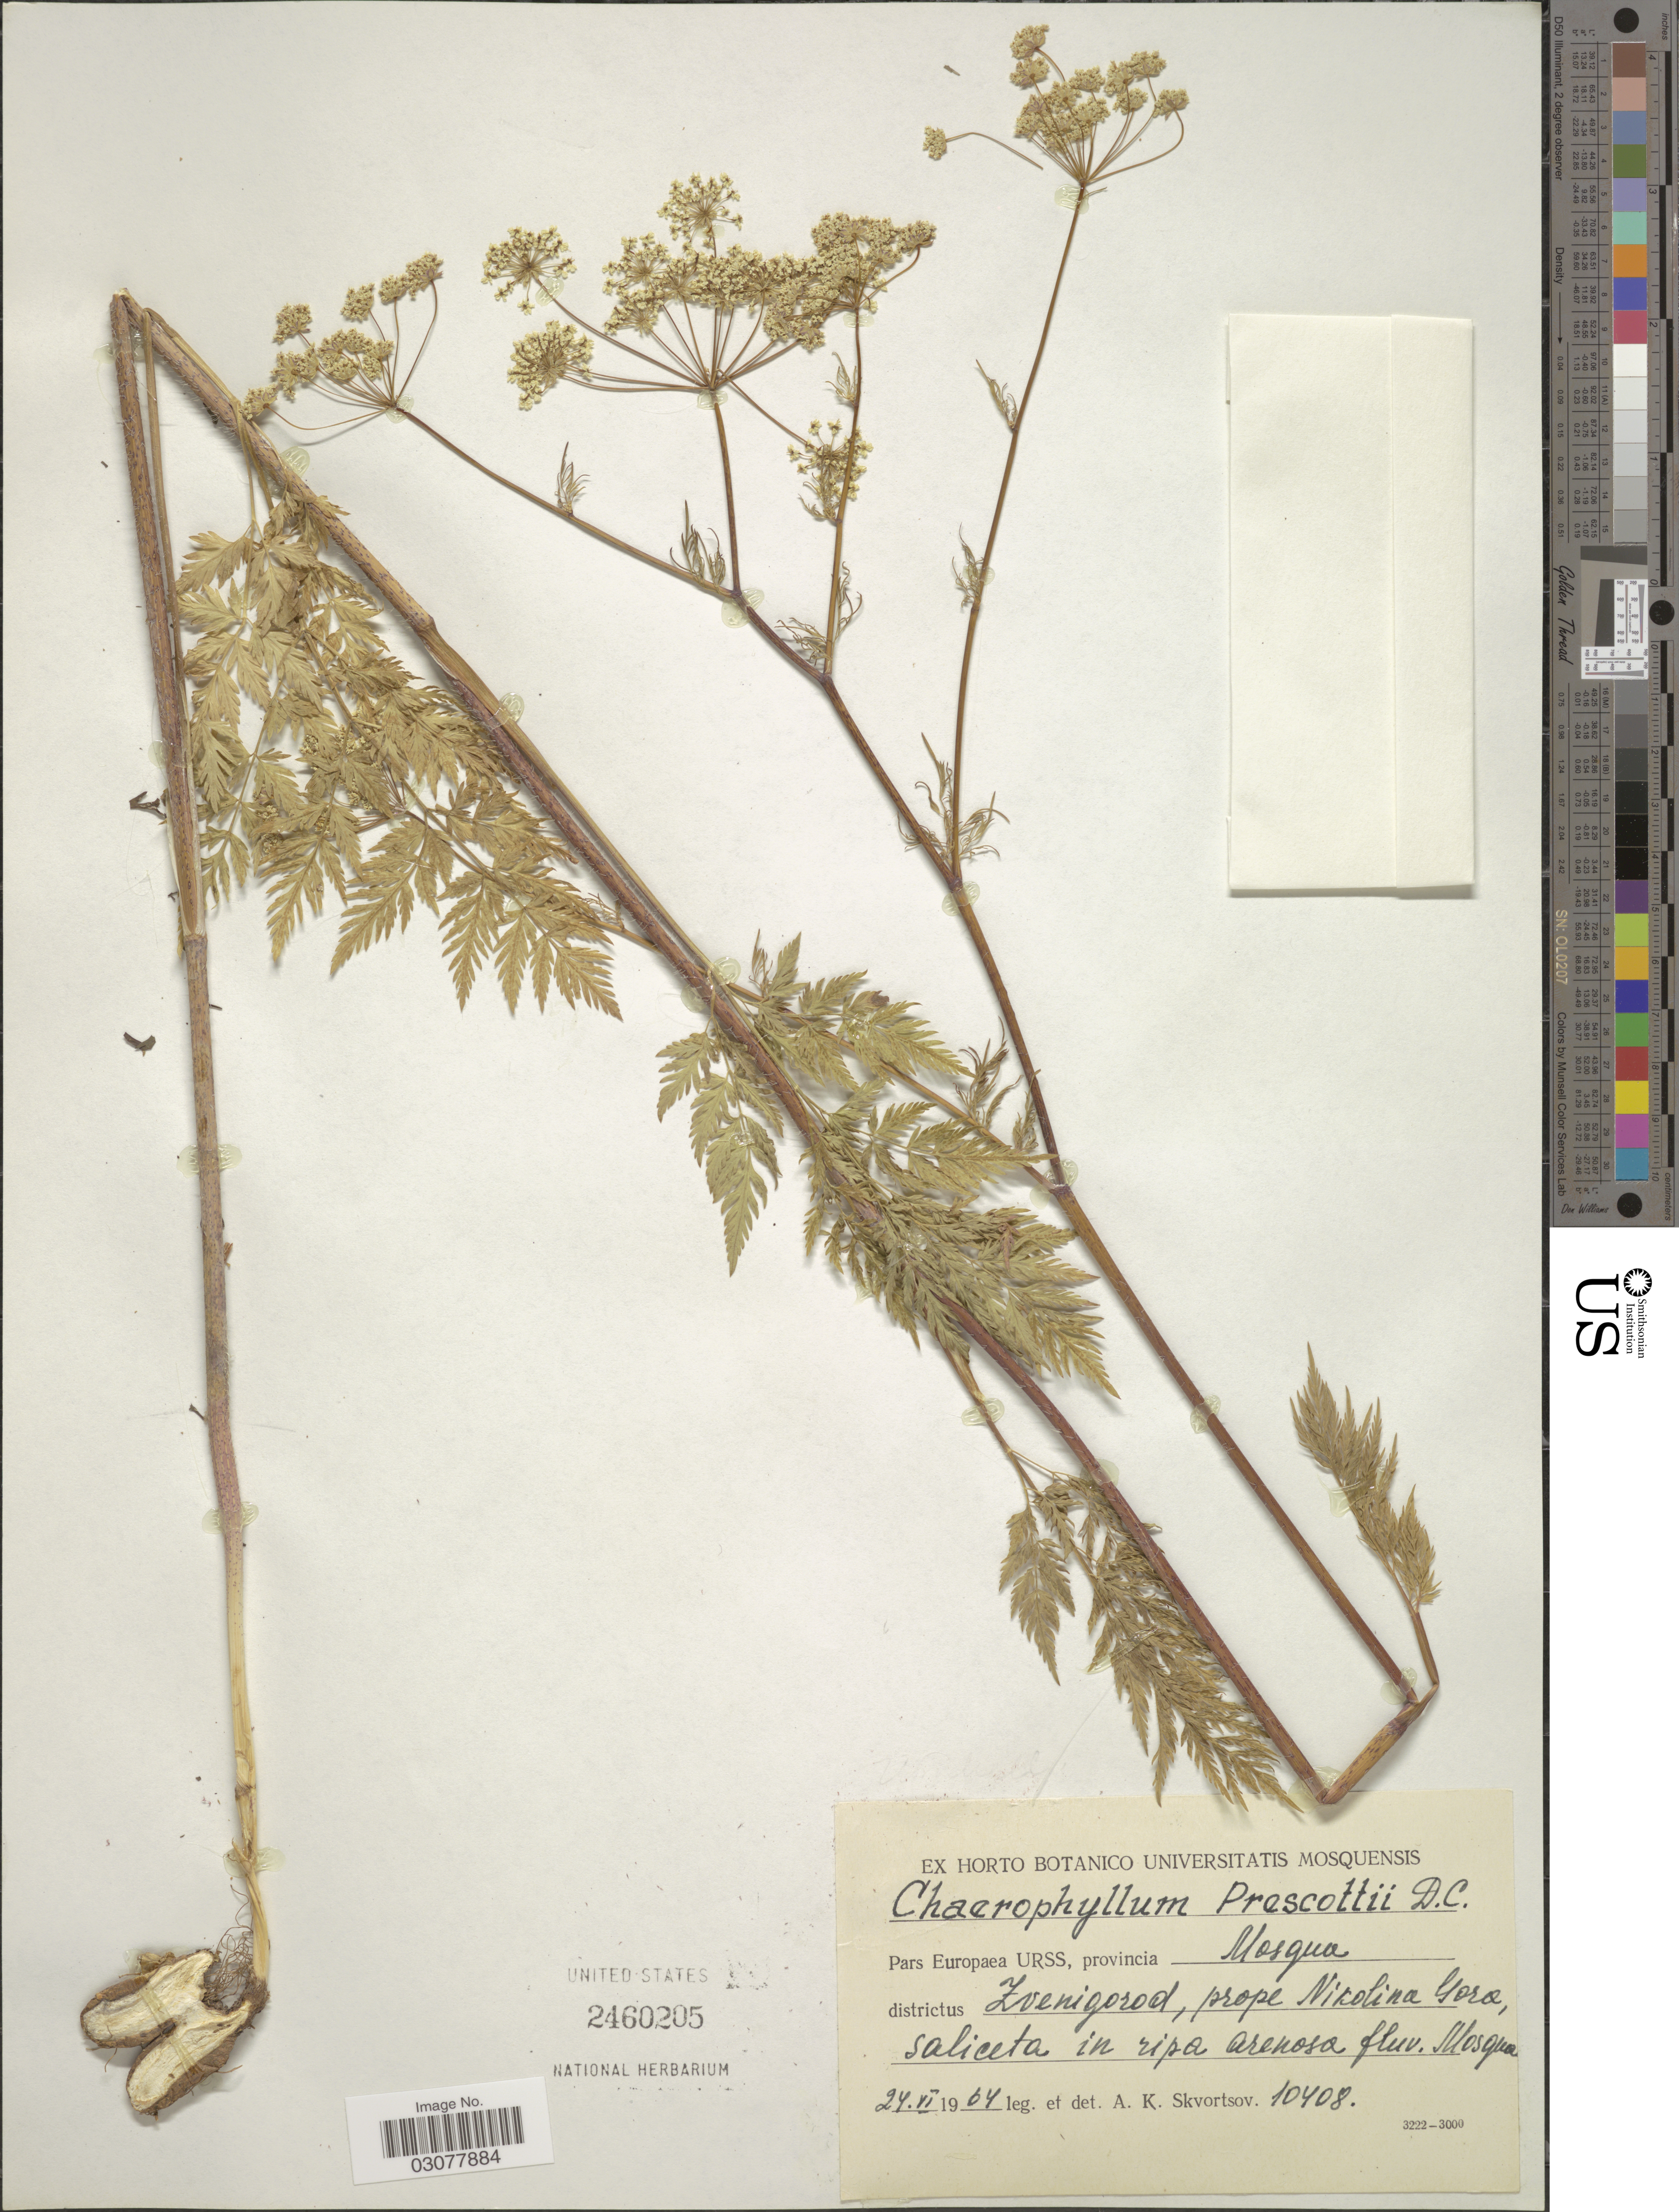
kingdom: Plantae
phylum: Tracheophyta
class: Magnoliopsida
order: Apiales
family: Apiaceae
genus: Chaerophyllum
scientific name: Chaerophyllum prescottii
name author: DC.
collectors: A. K. Skvortsov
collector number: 10408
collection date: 1964-06-24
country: Russian Federation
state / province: Moscow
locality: Pars Europaea URSS, provincia Mosqua, districtus Zvenigorod, prope Nicolina Goro, saliceta in ripa arenosa fluv. Mosqua.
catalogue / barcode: US 2460205